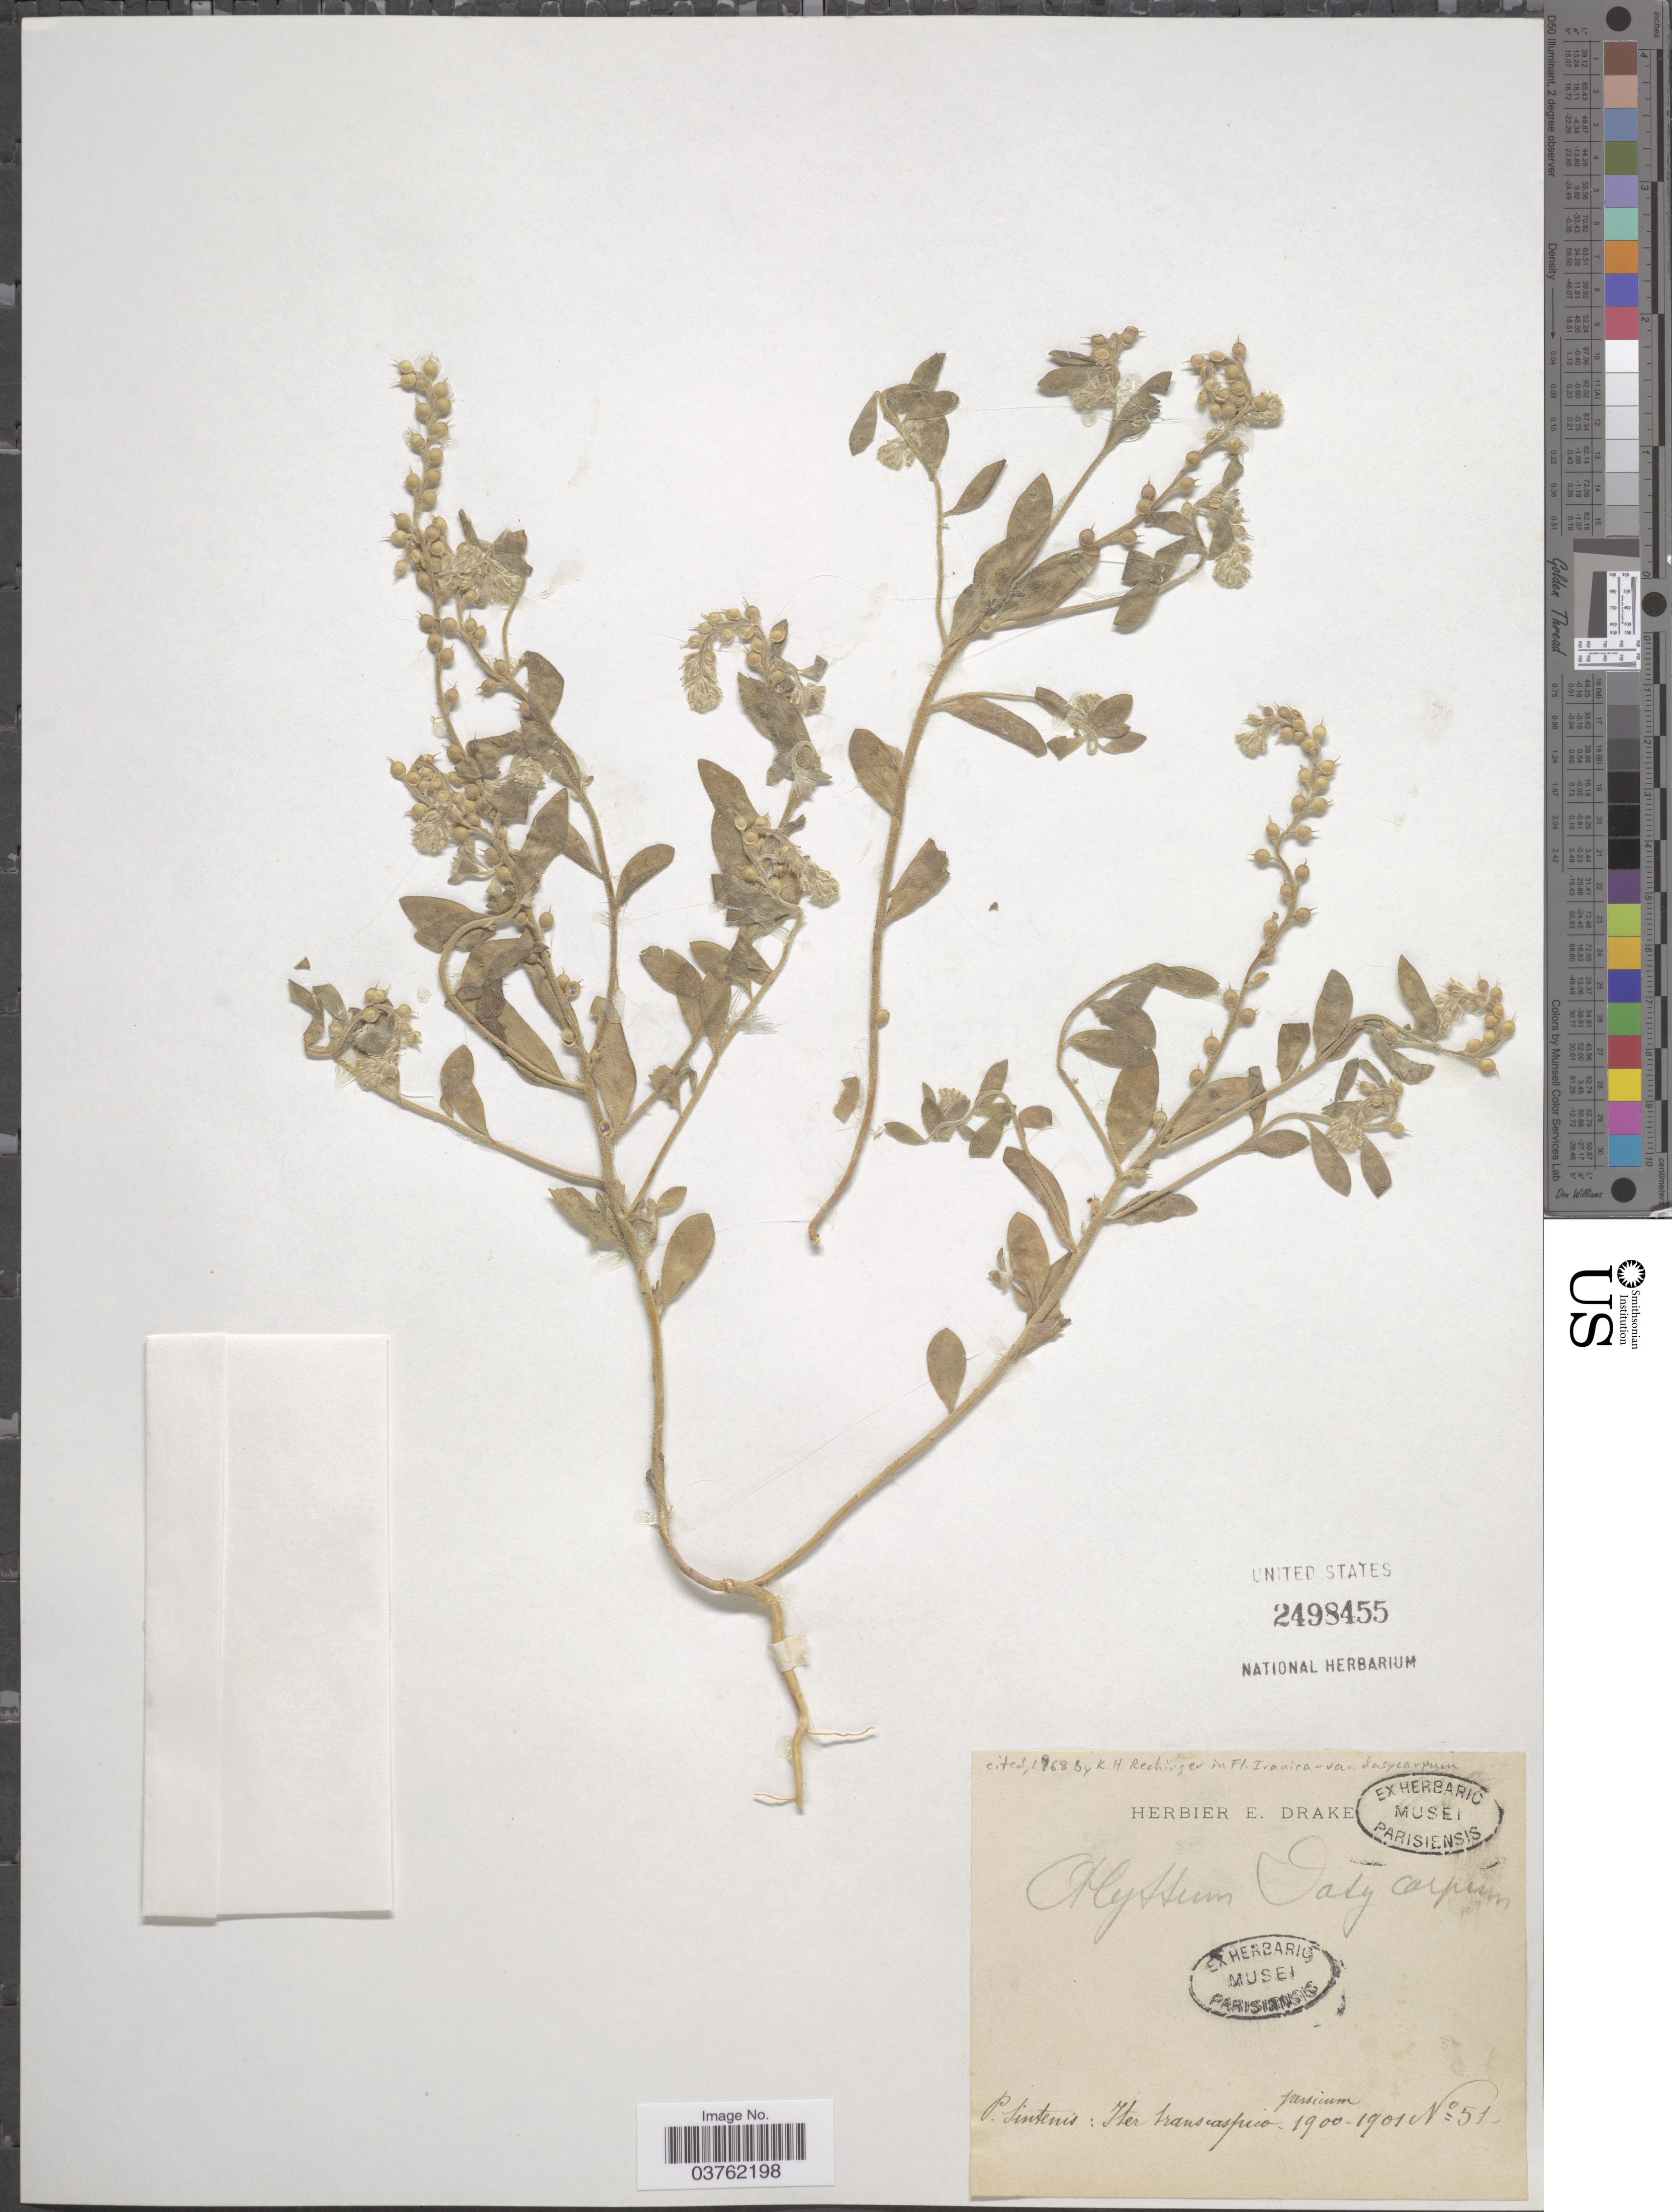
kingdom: Plantae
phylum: Tracheophyta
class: Magnoliopsida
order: Brassicales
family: Brassicaceae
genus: Alyssum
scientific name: Alyssum dasycarpum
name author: Stephan ex Willd.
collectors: P. Sintenis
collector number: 51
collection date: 1900/1901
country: Iran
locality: Iter Transcaspico Persicum.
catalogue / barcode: US 2498455